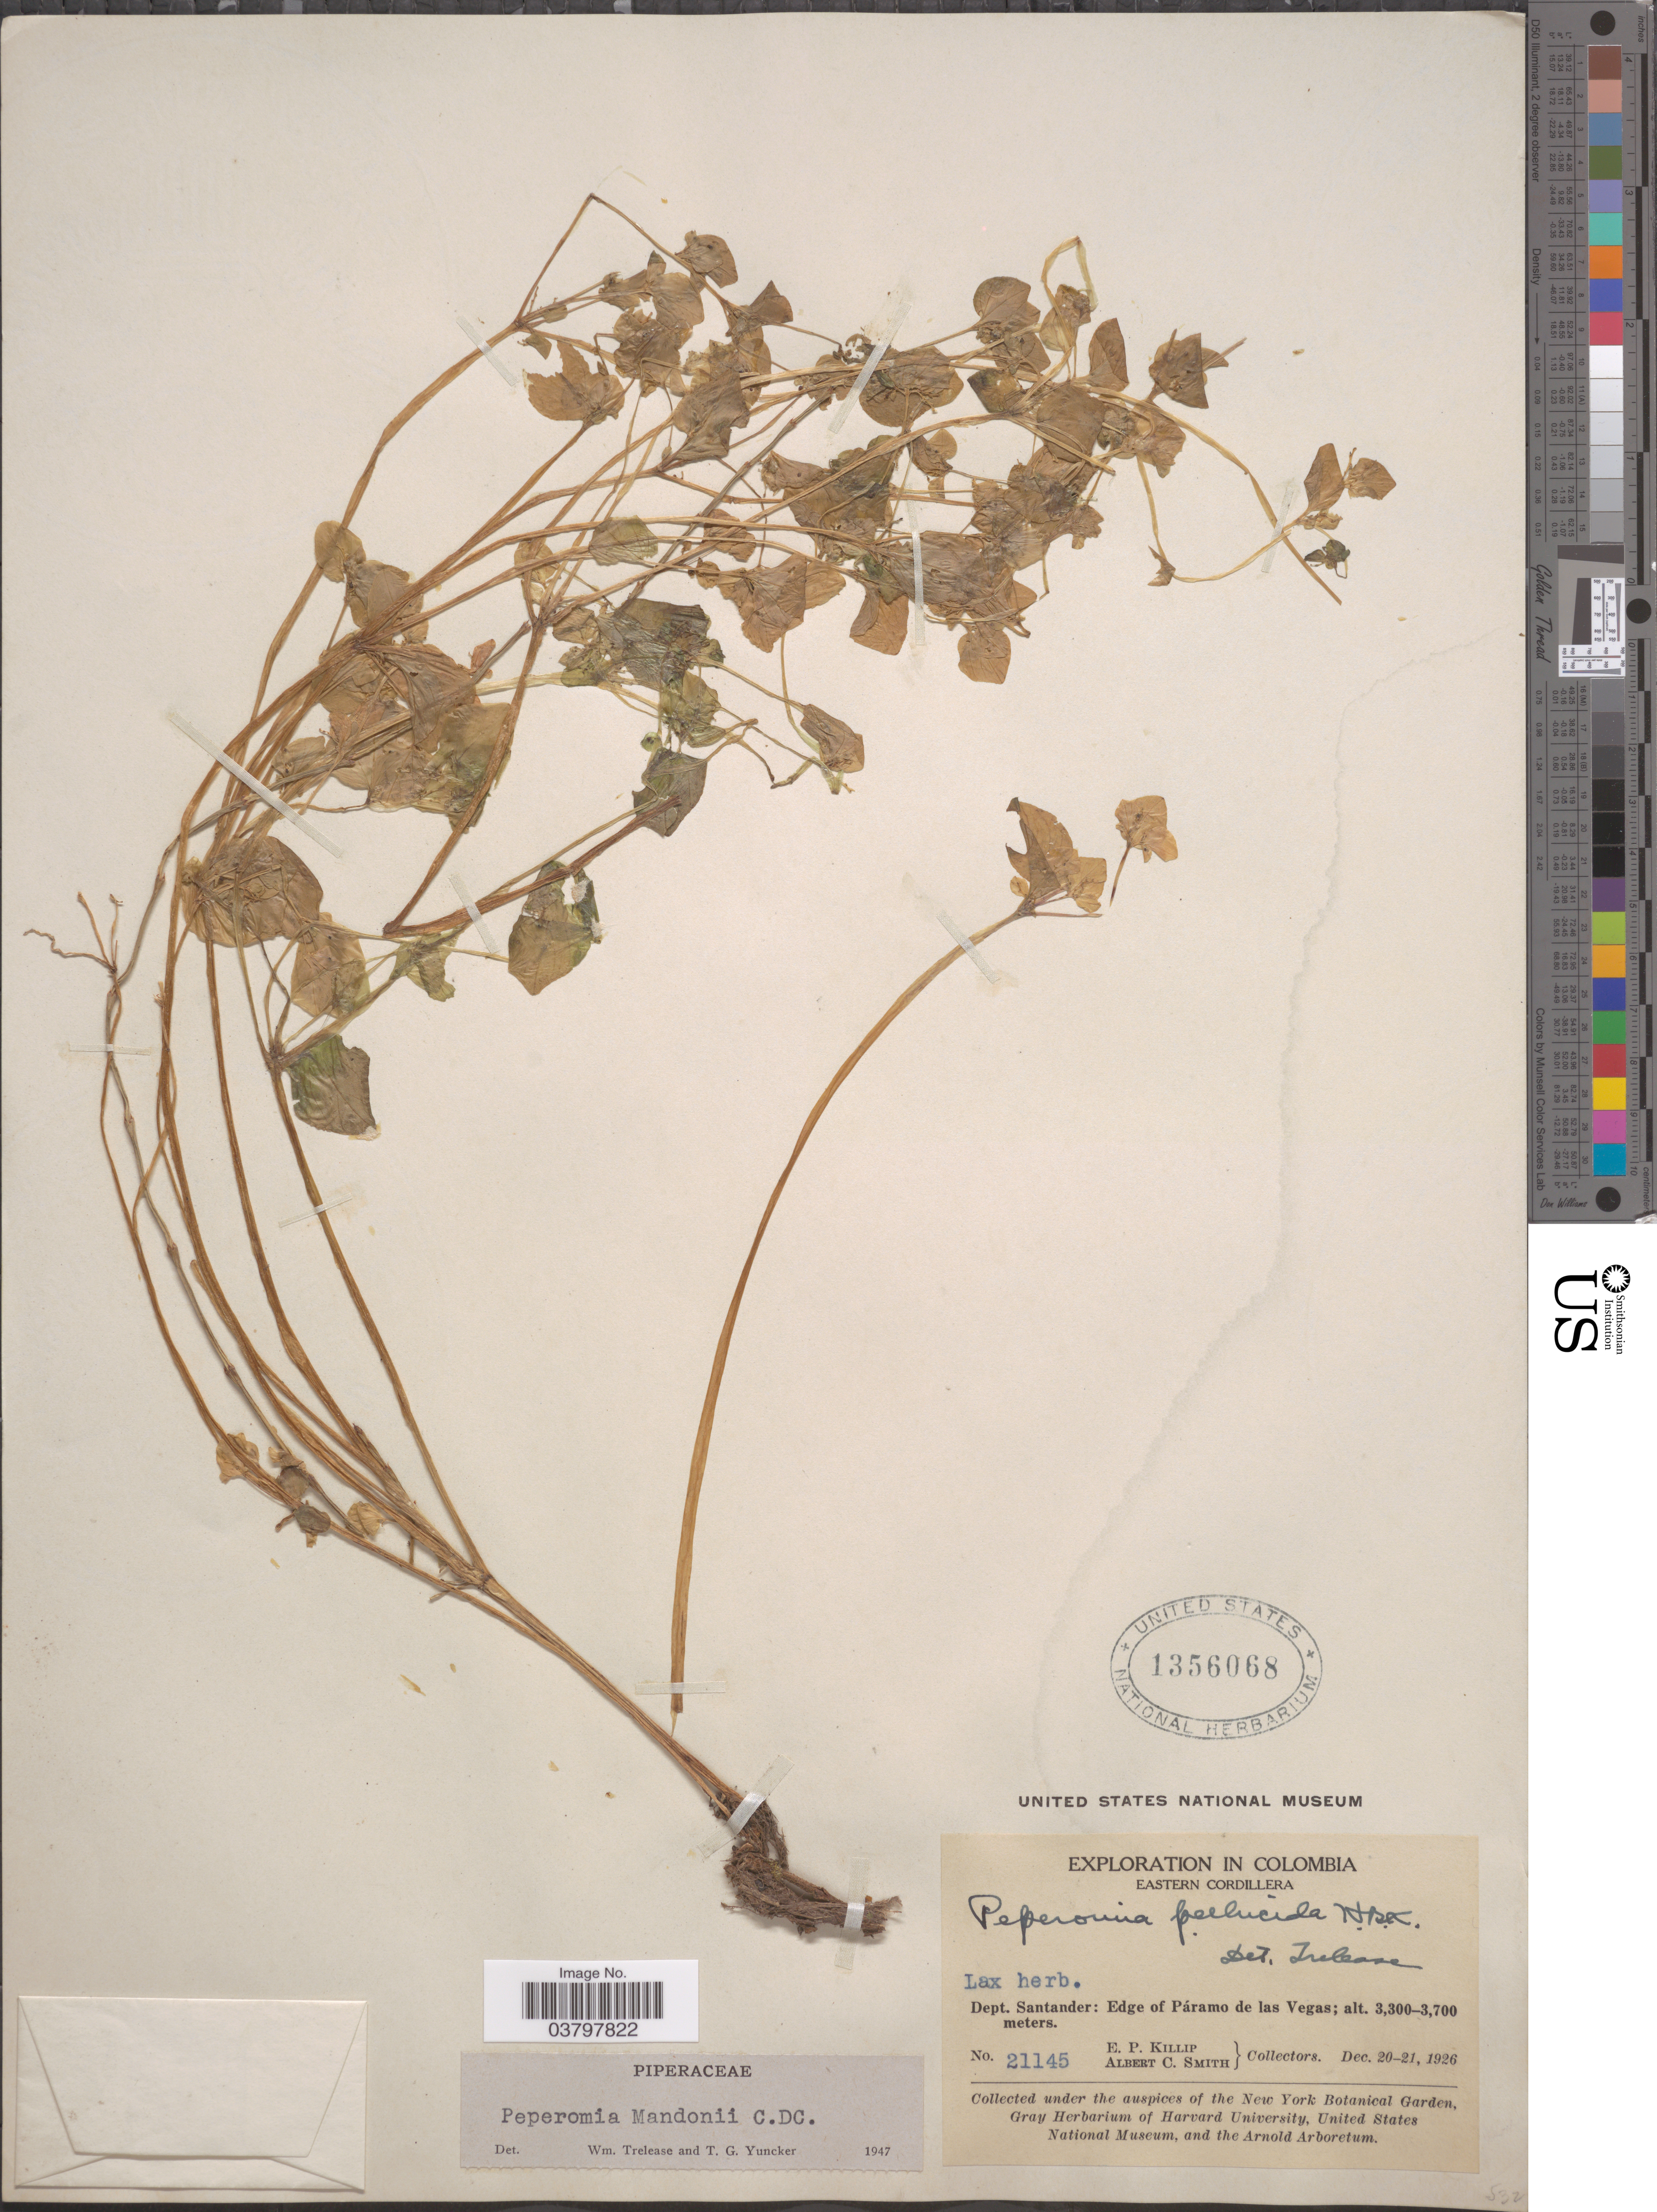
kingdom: Plantae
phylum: Tracheophyta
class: Magnoliopsida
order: Piperales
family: Piperaceae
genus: Peperomia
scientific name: Peperomia crystallina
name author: Ruiz & Pav.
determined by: Pino, Guillermo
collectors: E. P. Killip & A. C. Smith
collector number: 21145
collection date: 1926-12-20/1926-12-21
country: Colombia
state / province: Santander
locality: Eastern Cordillera. Dept. Santander: Edge of Páramo de las Vegas.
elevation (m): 3300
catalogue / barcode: US 1356068